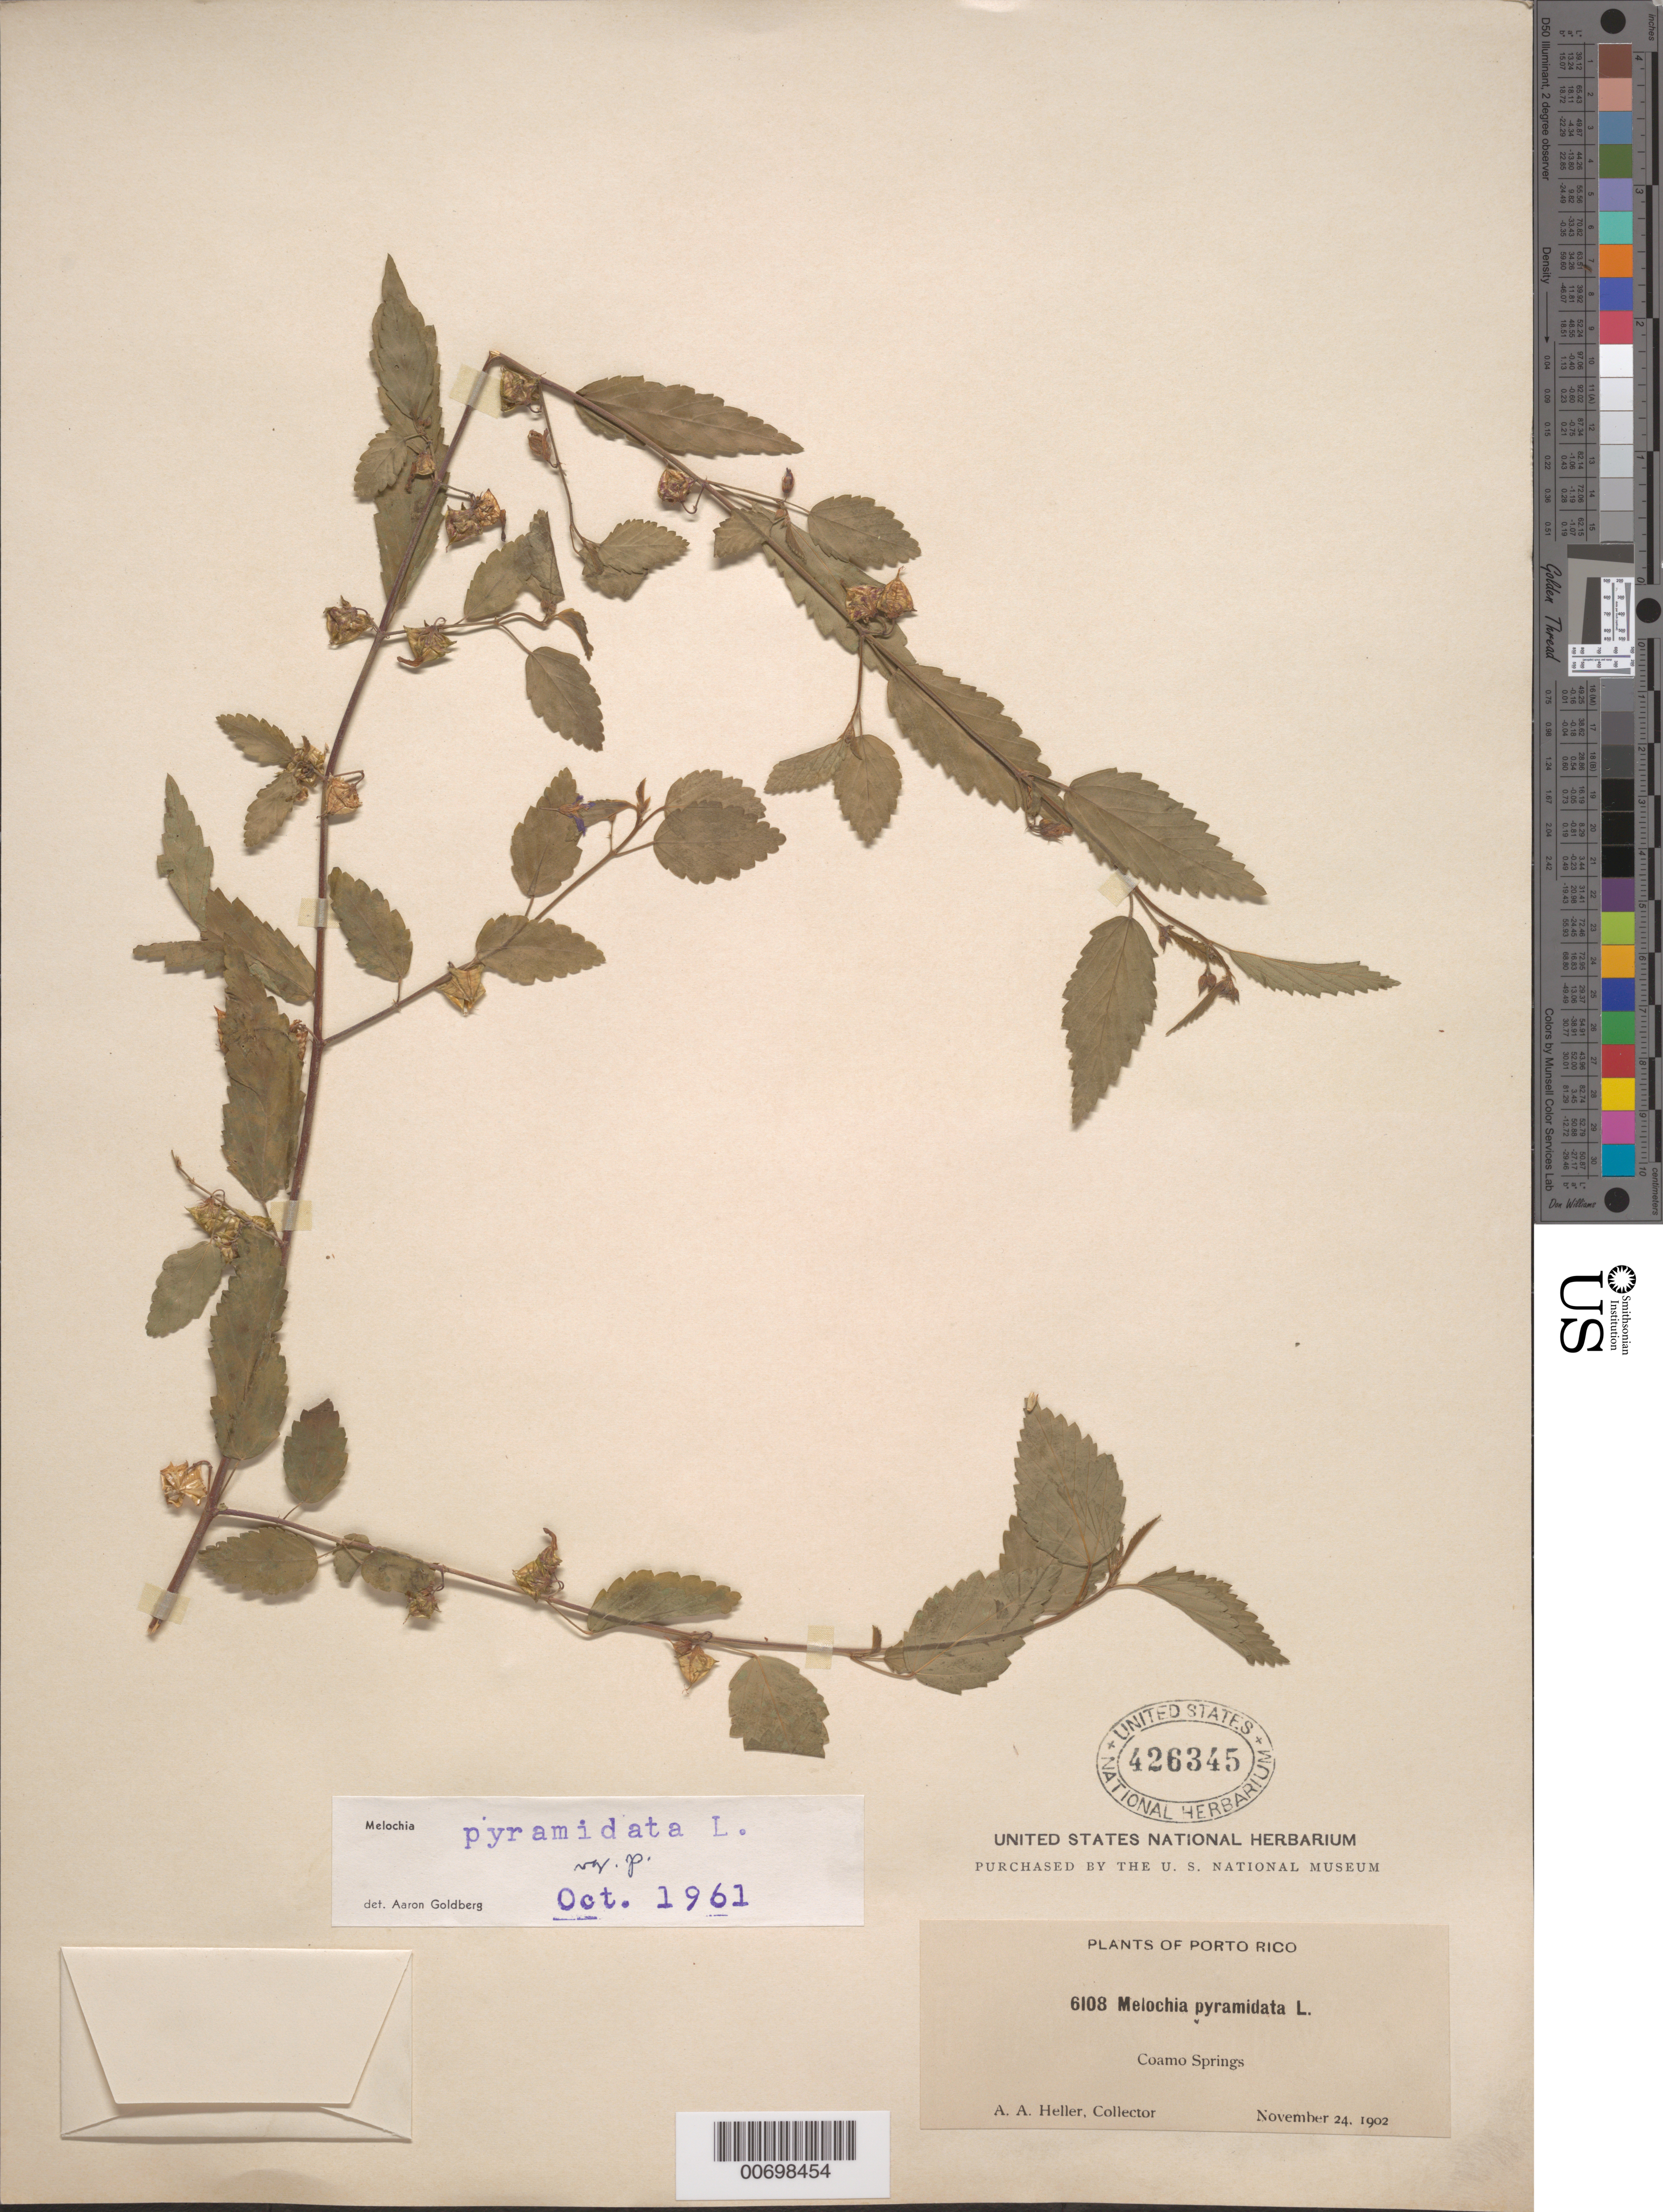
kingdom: Plantae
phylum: Tracheophyta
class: Magnoliopsida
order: Malvales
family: Malvaceae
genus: Melochia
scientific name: Melochia pyramidata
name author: L.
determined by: Goldberg, Aaron, (US), NMNH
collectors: A. A. Heller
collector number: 6108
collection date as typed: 24 Nov 1902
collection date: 1902-11-24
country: Puerto Rico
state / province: Coamo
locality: Coamo Springs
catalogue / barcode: US 426345